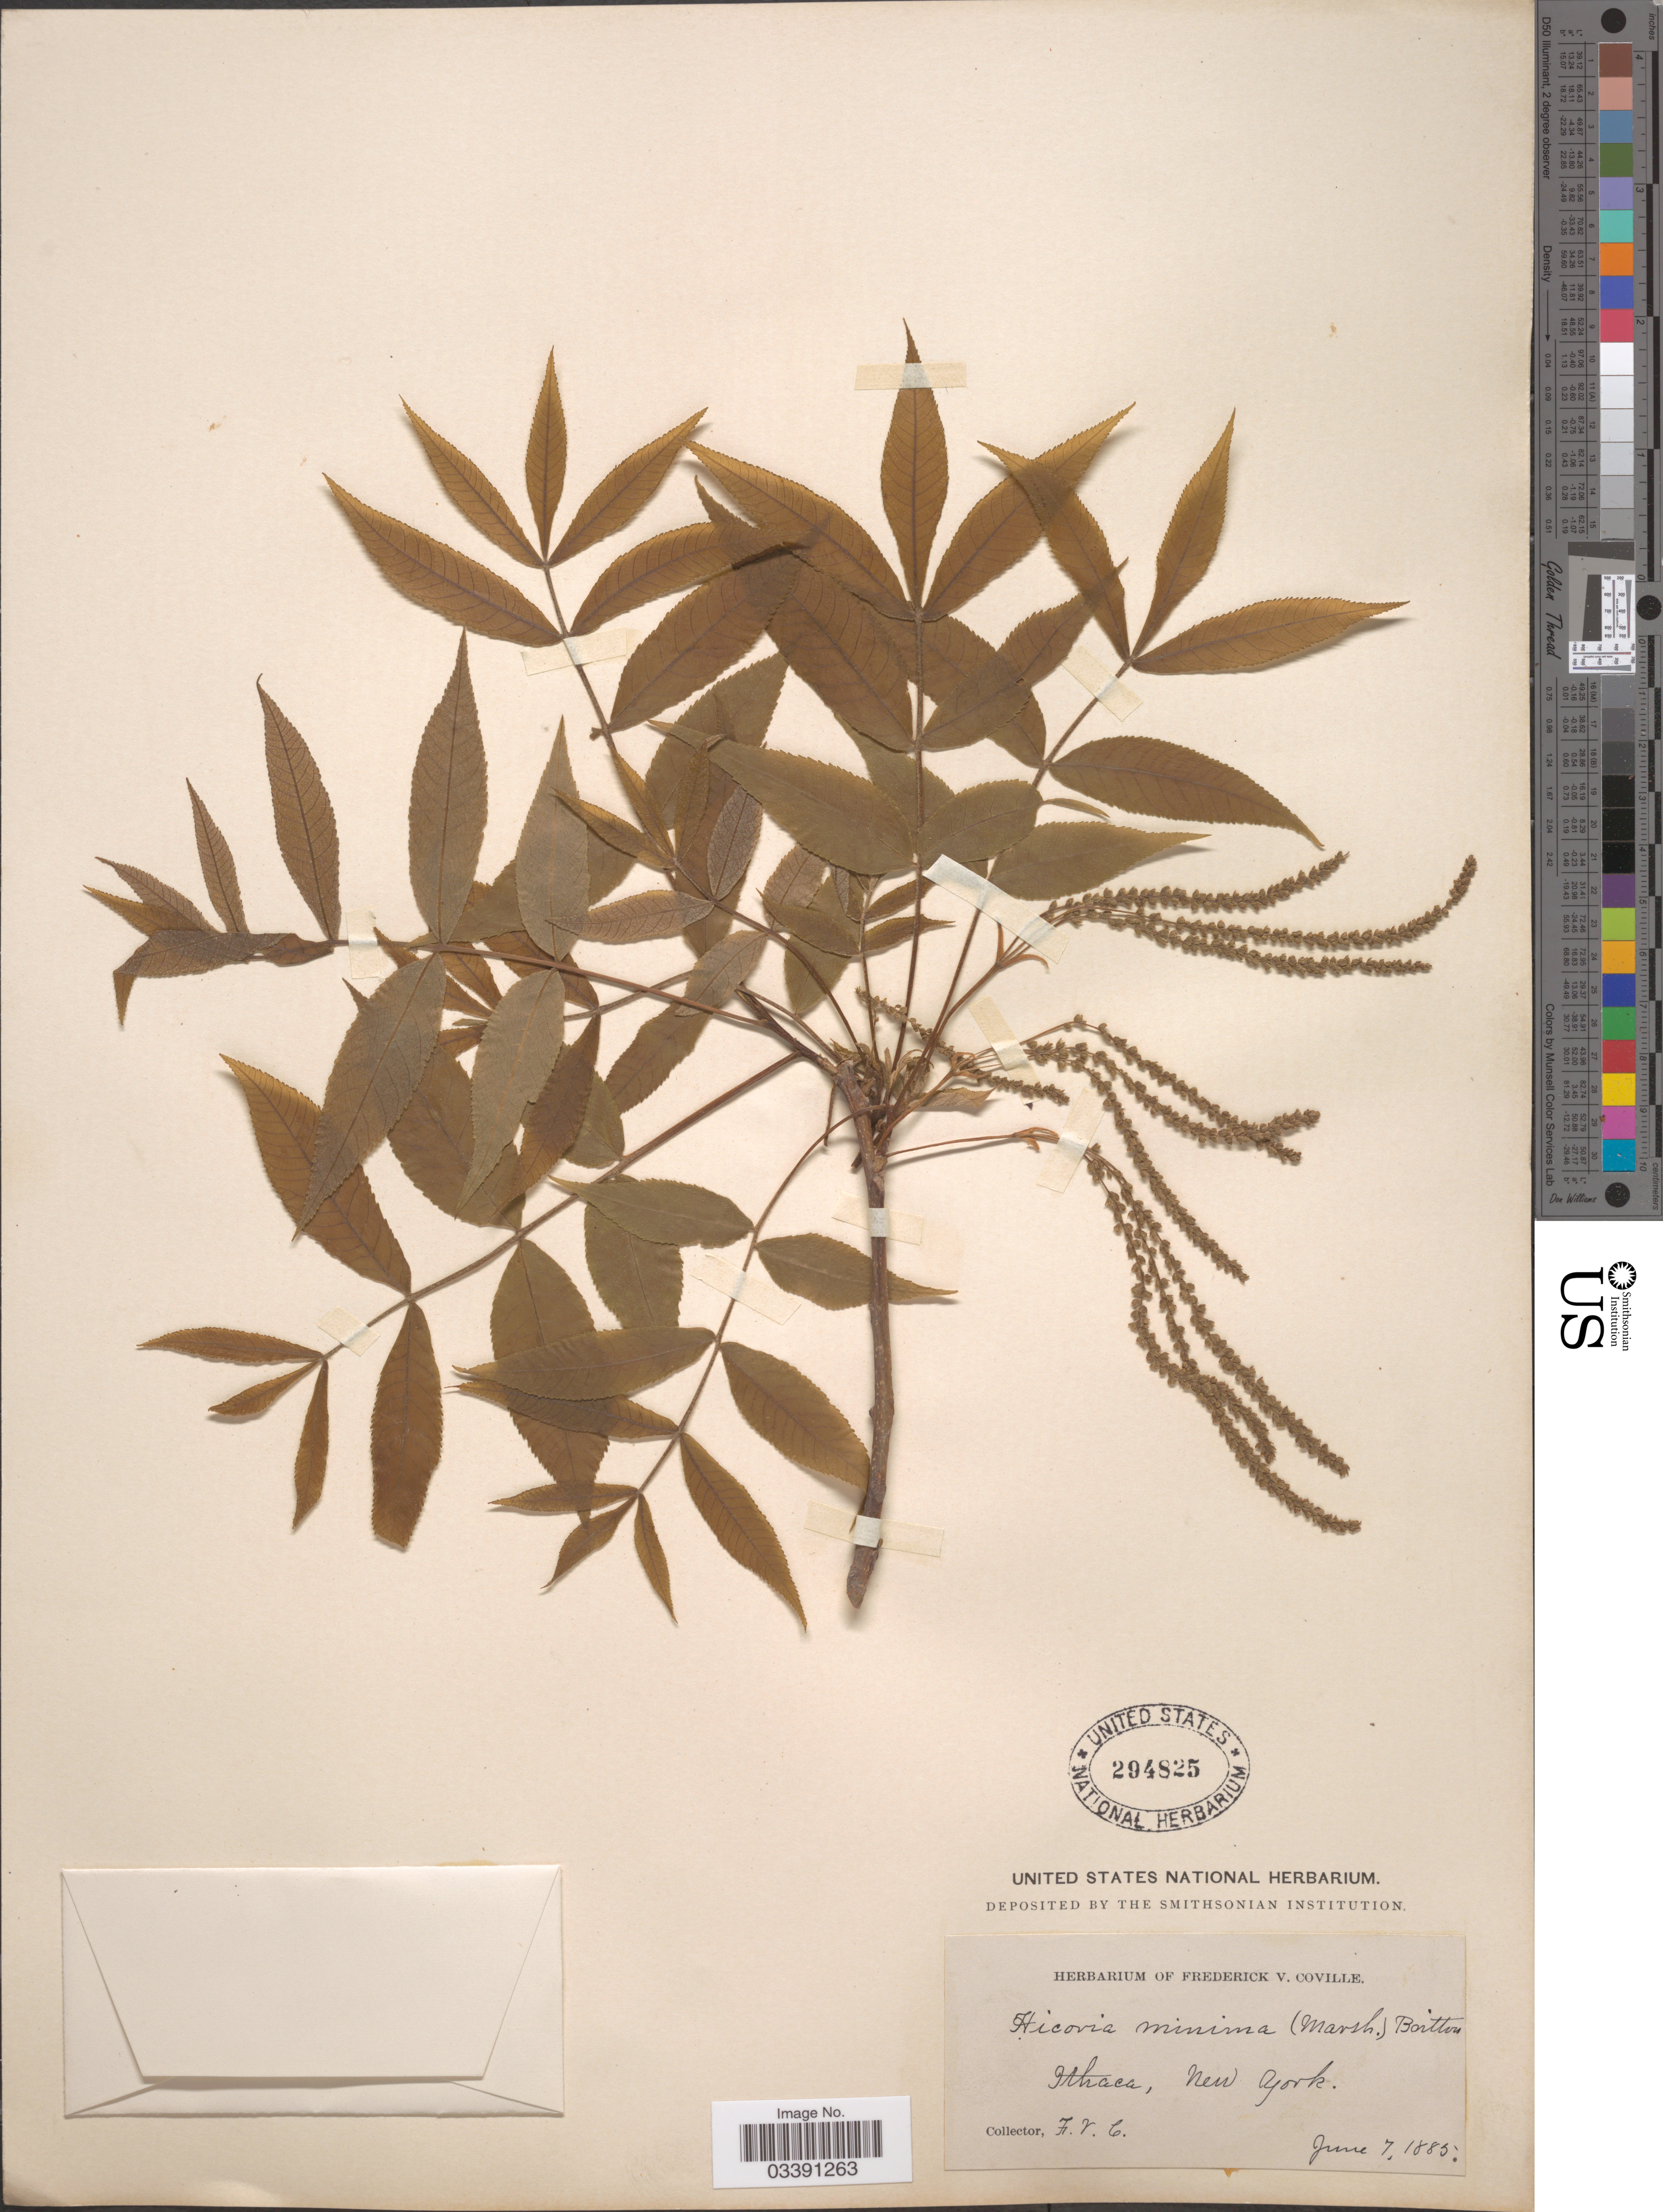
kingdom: Plantae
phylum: Tracheophyta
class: Magnoliopsida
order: Fagales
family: Juglandaceae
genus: Carya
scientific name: Carya cordiformis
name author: (Wangenh.) K. Koch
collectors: F. V. Coville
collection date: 1885-06-07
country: United States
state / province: New York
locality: Ithaca.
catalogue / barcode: US 294825